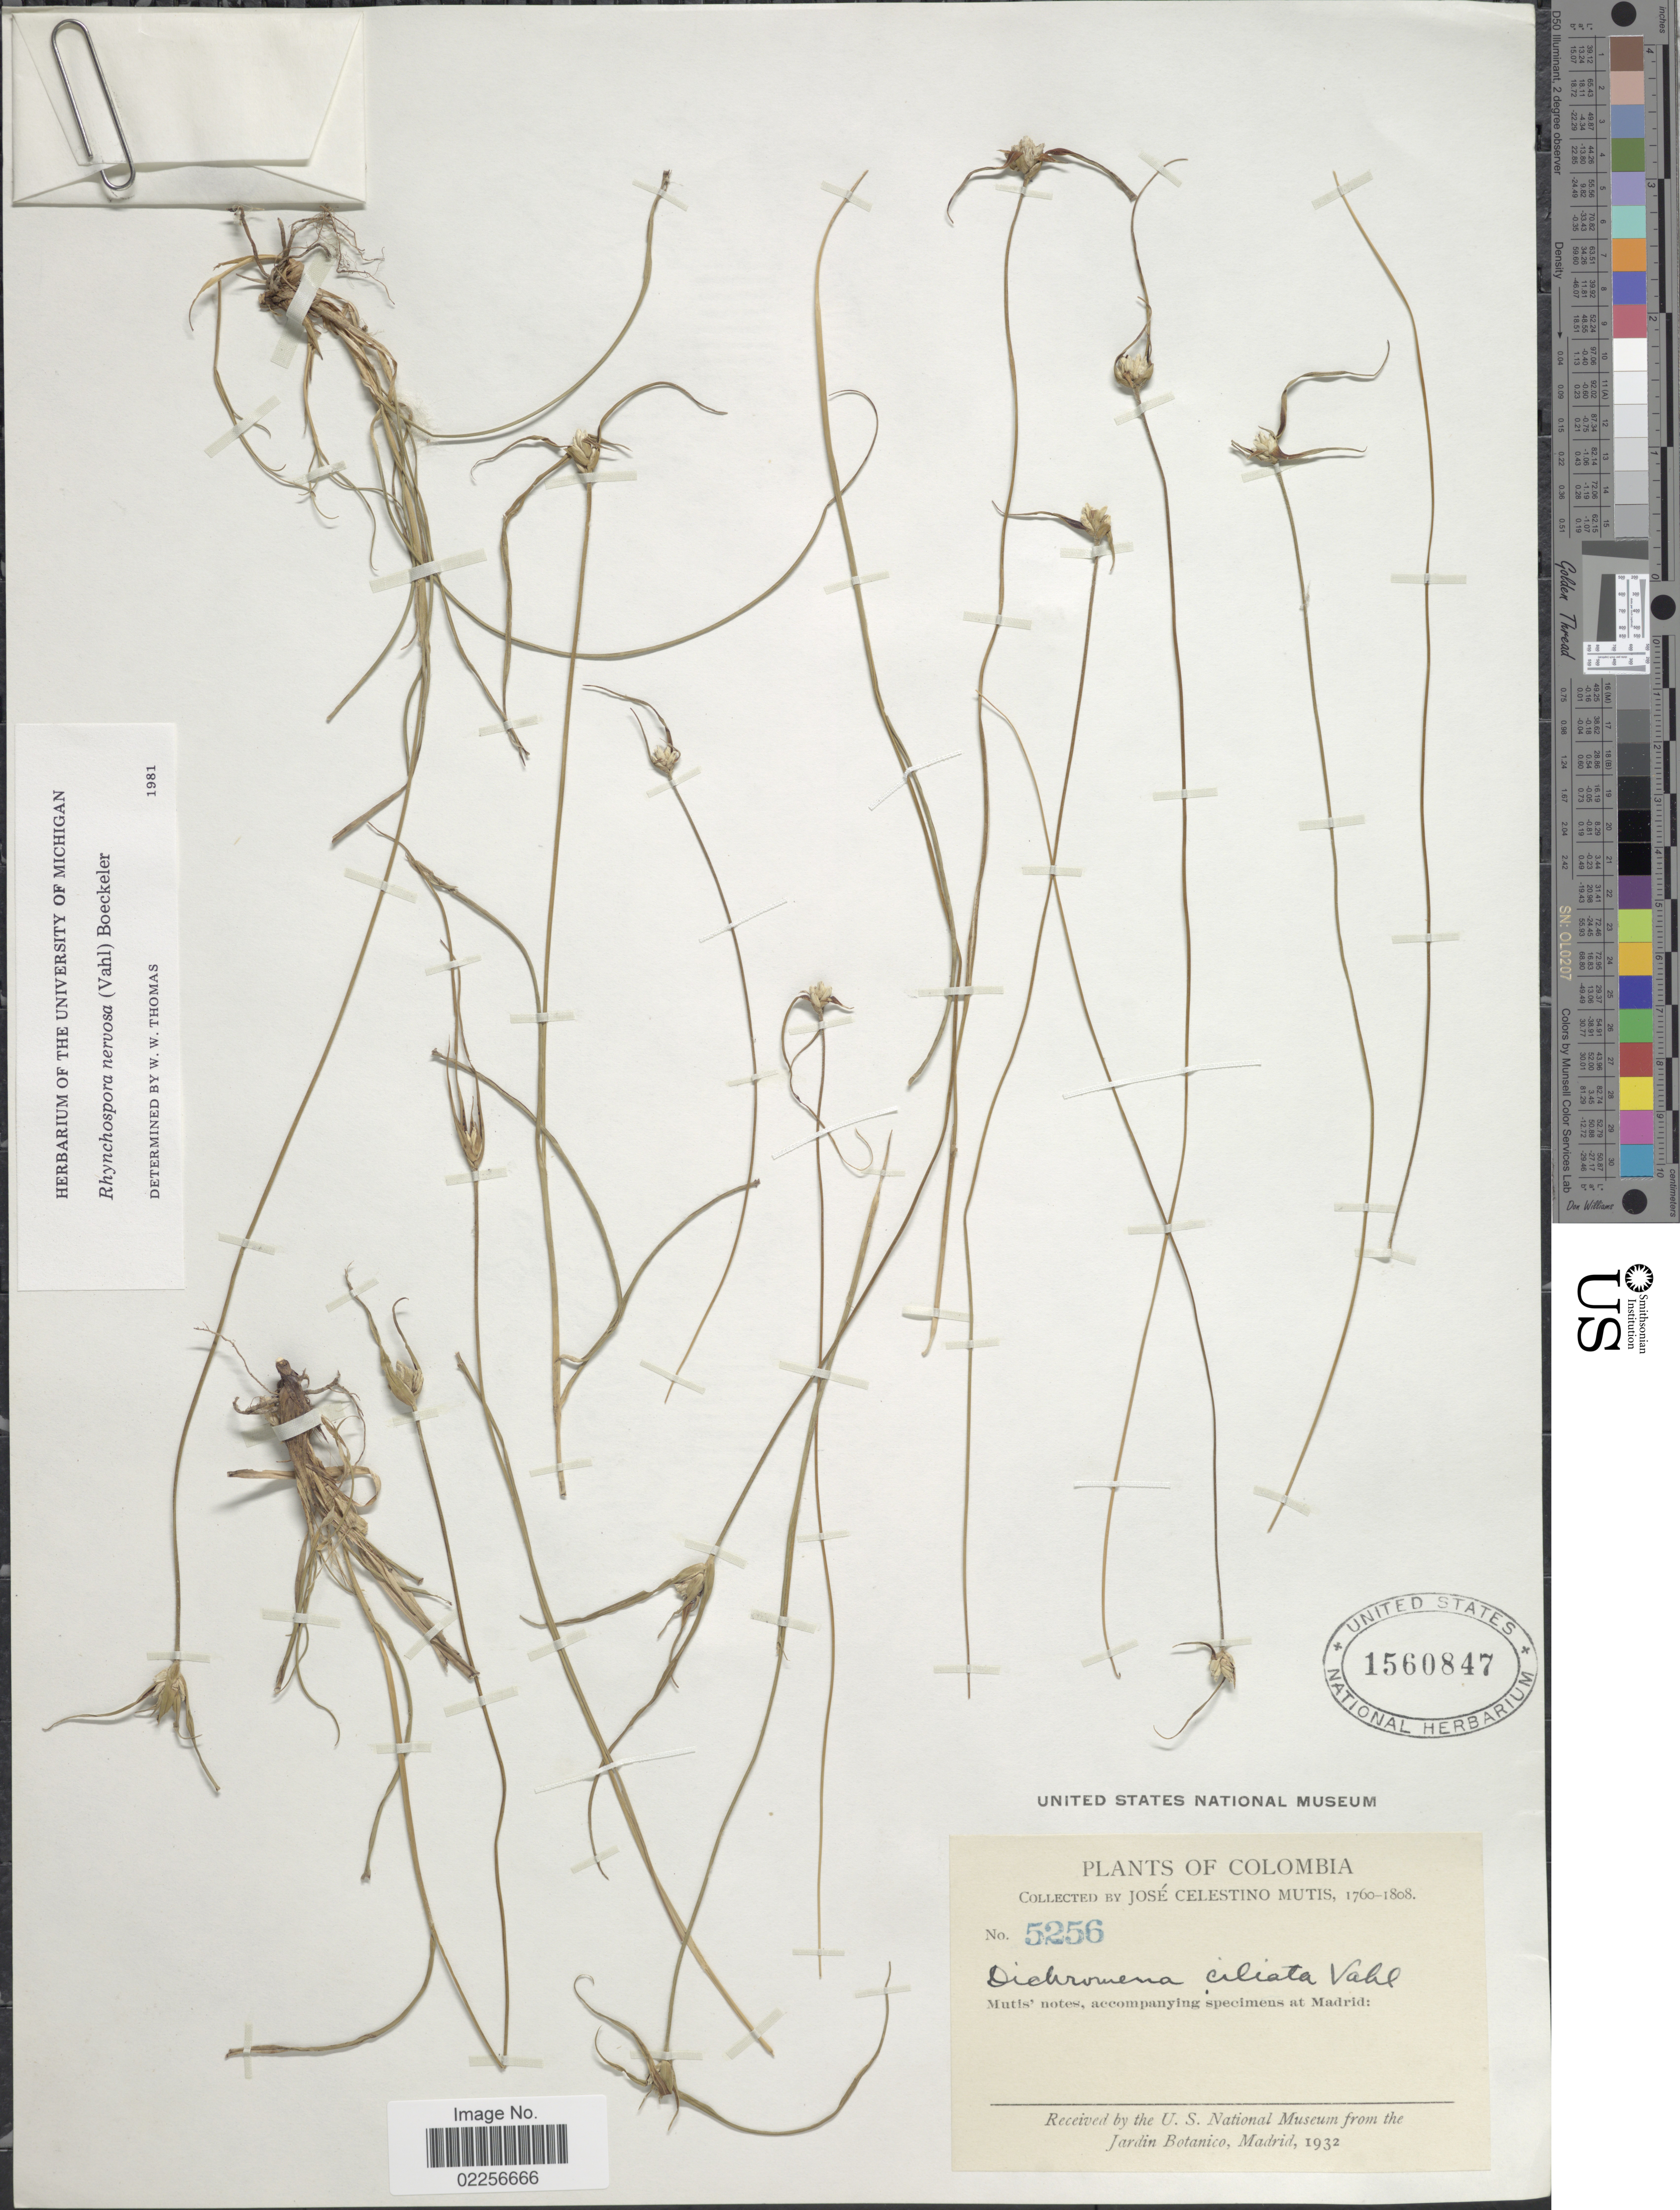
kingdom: Plantae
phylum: Tracheophyta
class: Liliopsida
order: Poales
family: Cyperaceae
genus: Rhynchospora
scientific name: Rhynchospora nervosa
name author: (Vahl) Boeckeler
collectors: J. C. B. Mutis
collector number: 5256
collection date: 1760/1808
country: Colombia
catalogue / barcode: US 1560847